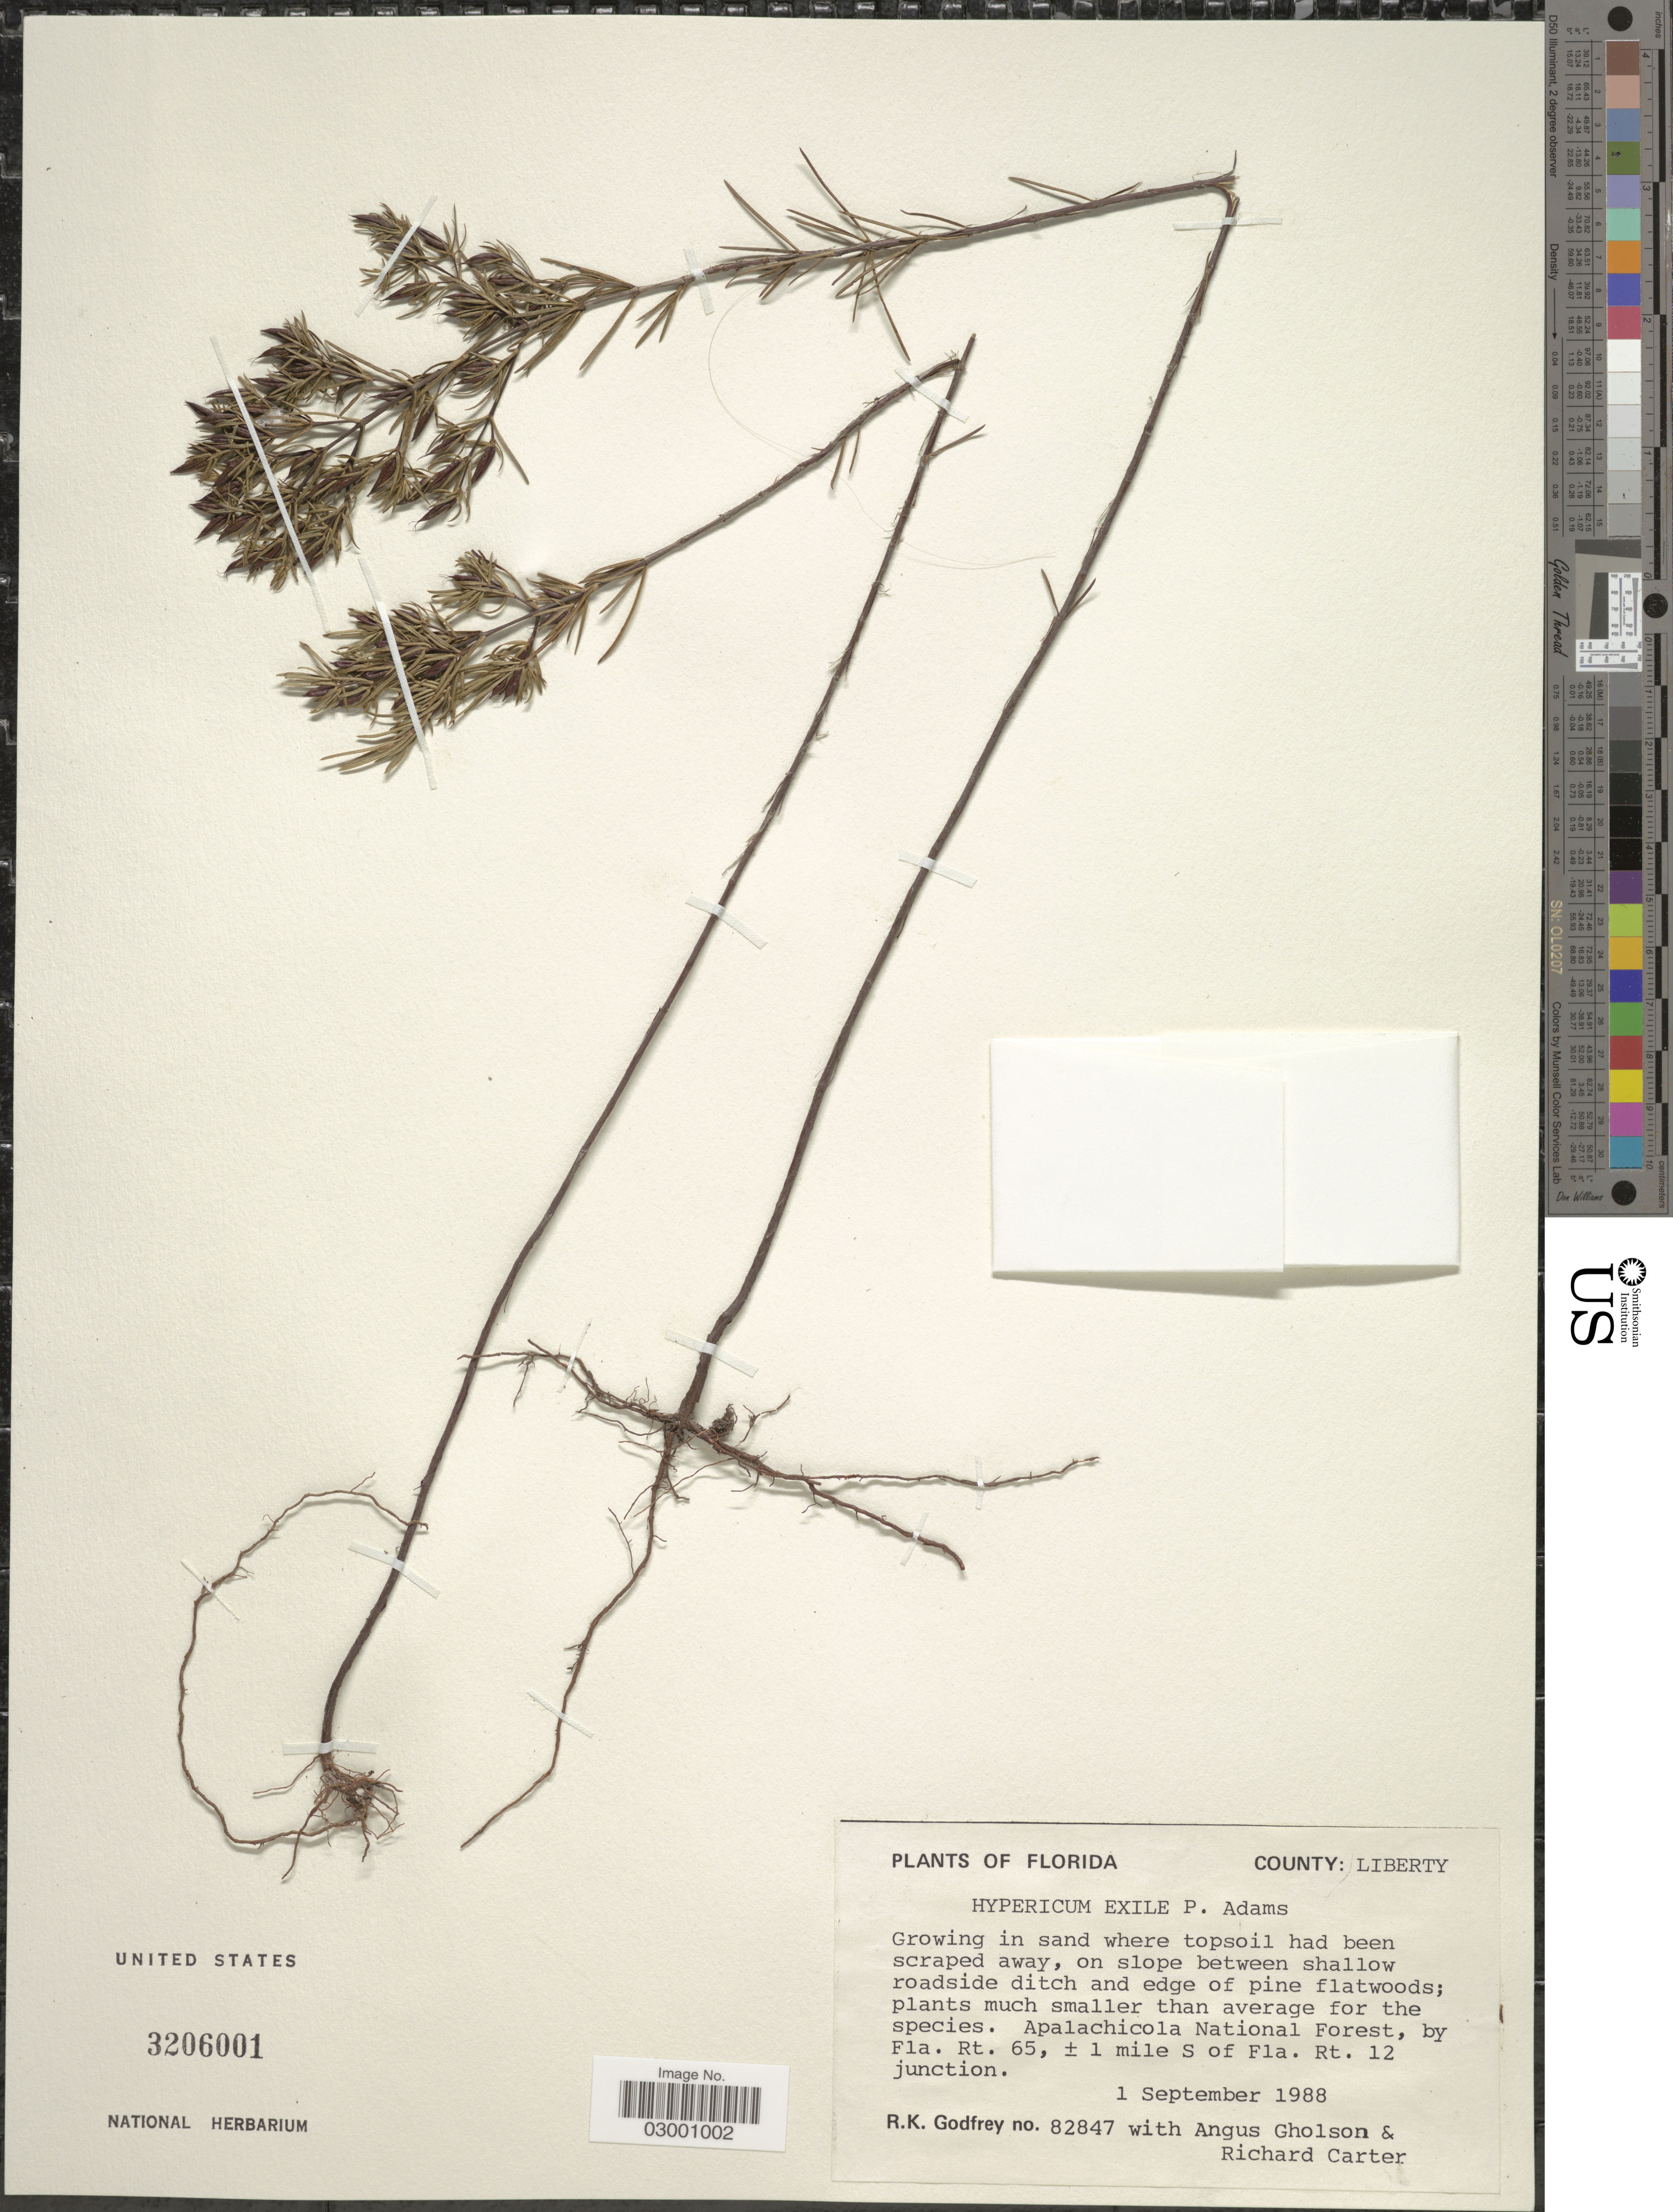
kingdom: Plantae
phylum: Tracheophyta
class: Magnoliopsida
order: Malpighiales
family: Hypericaceae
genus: Hypericum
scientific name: Hypericum exile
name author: W.P. Adams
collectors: R. K. Godfrey, A. Gholson & R. Carter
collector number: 82847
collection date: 1988-09-01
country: United States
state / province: Florida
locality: County: Liberty. Apalachicola National Forest, by Fla. Rt. 65, ± 1 mile S of Fla. Rt. 12 junction.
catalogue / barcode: US 3206001